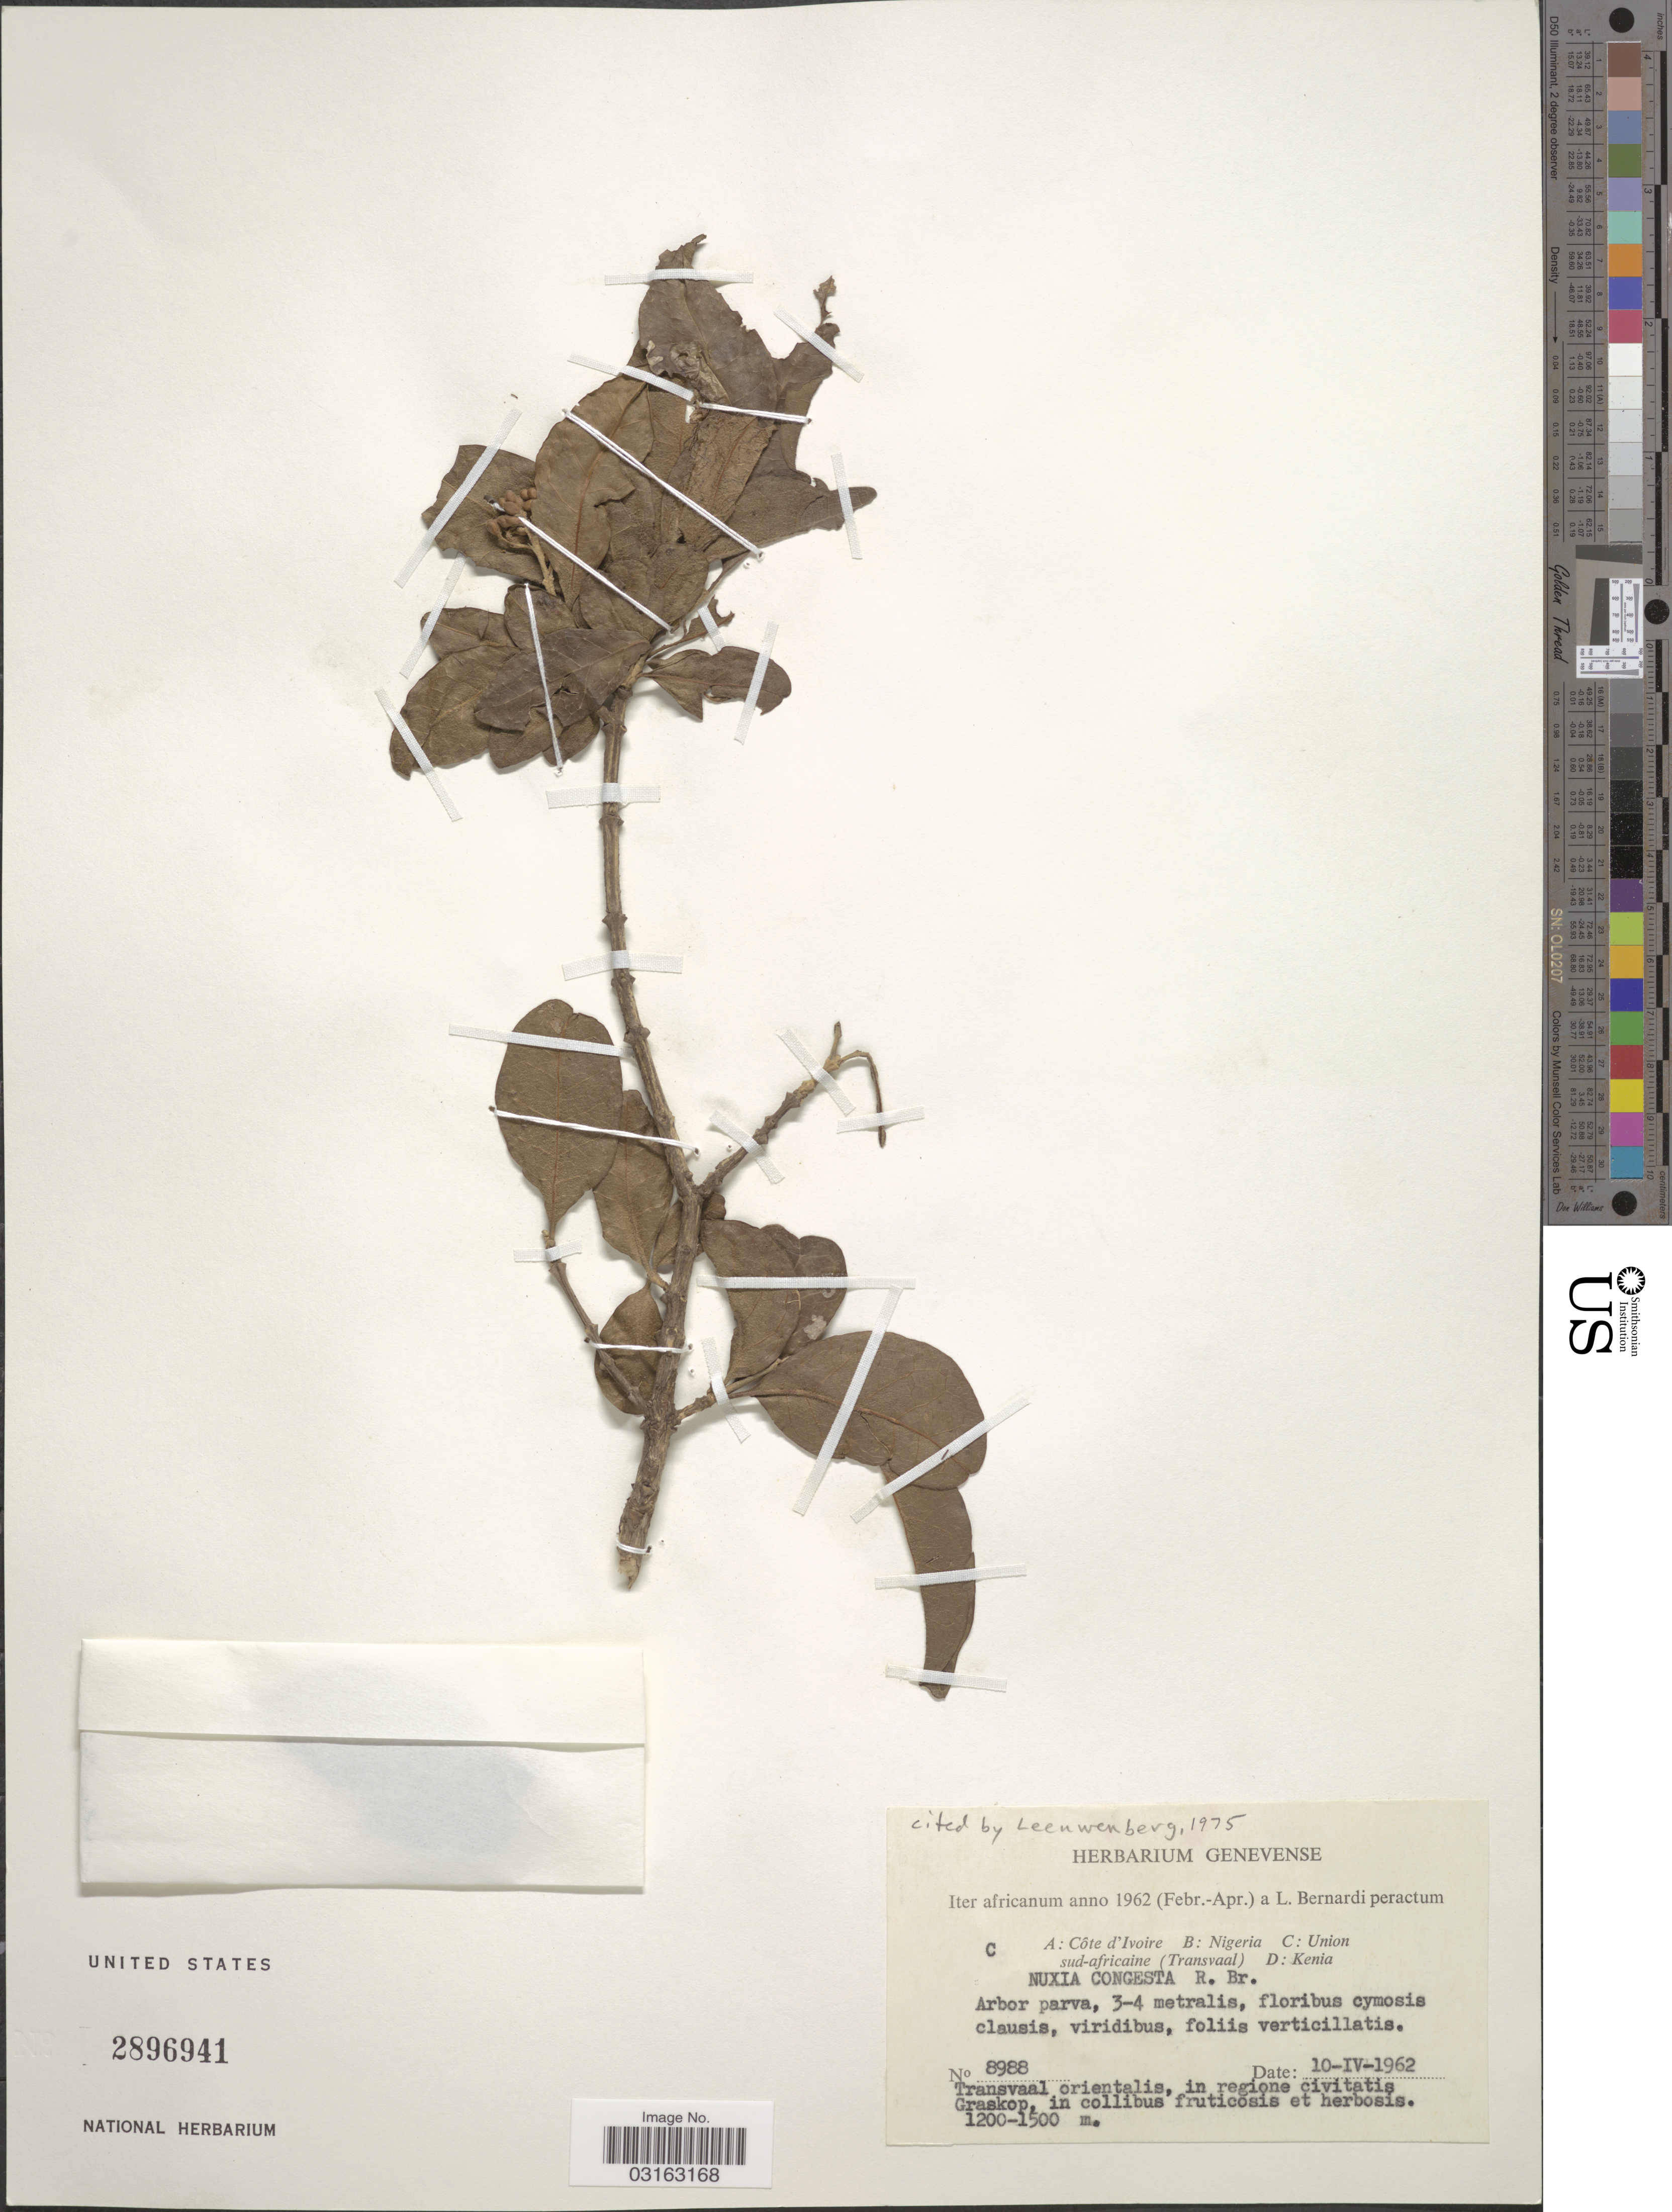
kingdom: Plantae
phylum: Tracheophyta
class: Magnoliopsida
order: Lamiales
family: Stilbaceae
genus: Nuxia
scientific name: Nuxia congesta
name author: R. Br. ex Fresen.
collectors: L. Bernardi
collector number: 8988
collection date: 1962-04-10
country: South Africa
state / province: Mpumalanga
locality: Transvaal orientalis, in regione civitatis Graskop.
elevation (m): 1200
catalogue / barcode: US 2896941